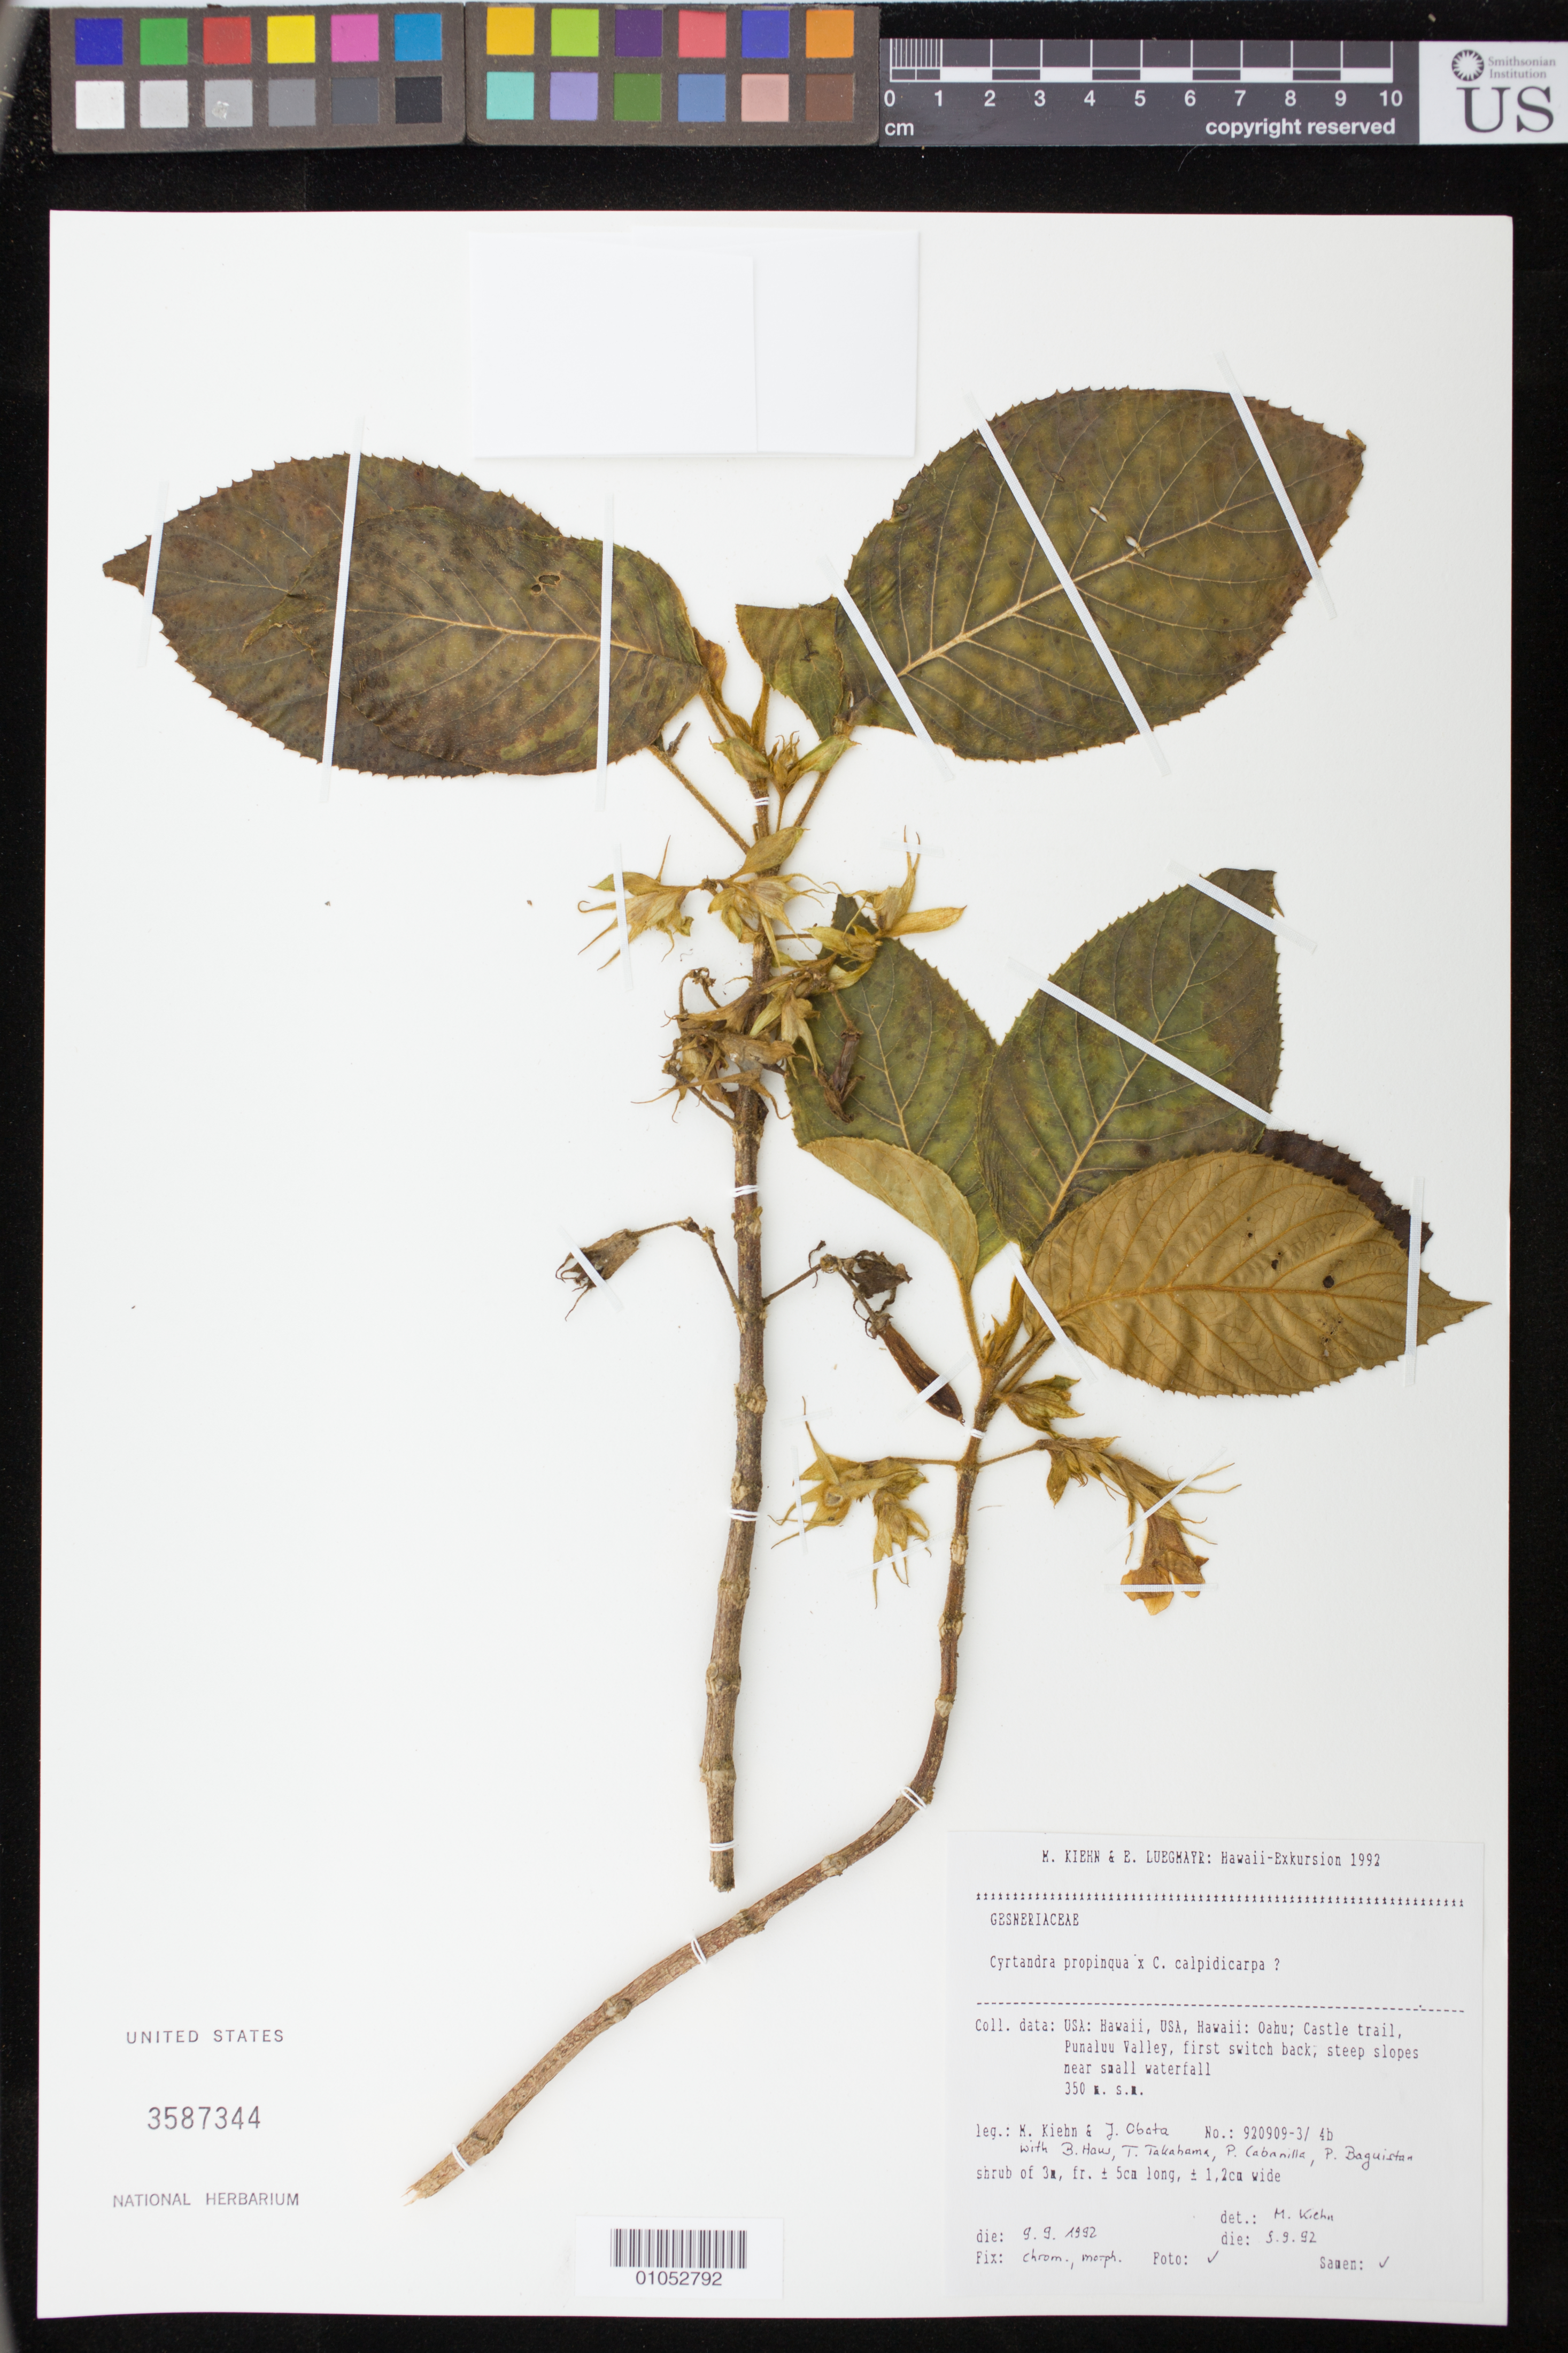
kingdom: Plantae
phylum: Tracheophyta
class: Magnoliopsida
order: Lamiales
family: Gesneriaceae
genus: Cyrtandra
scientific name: Cyrtandra calpidicarpa x C. propinqua C.N. Forbes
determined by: Kiehn, M.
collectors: M. Kiehn, J. Obata, B. Haus, T. Takahama, P. Cabanilla & P. Baguistan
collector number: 920909-3/4b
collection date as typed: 9 Sep 1992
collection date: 1992-09-09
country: United States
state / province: Hawaii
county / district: Honolulu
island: Oahu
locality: Castle trail, Punaluu Valley, first switch back.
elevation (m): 350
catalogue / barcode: US 3587344